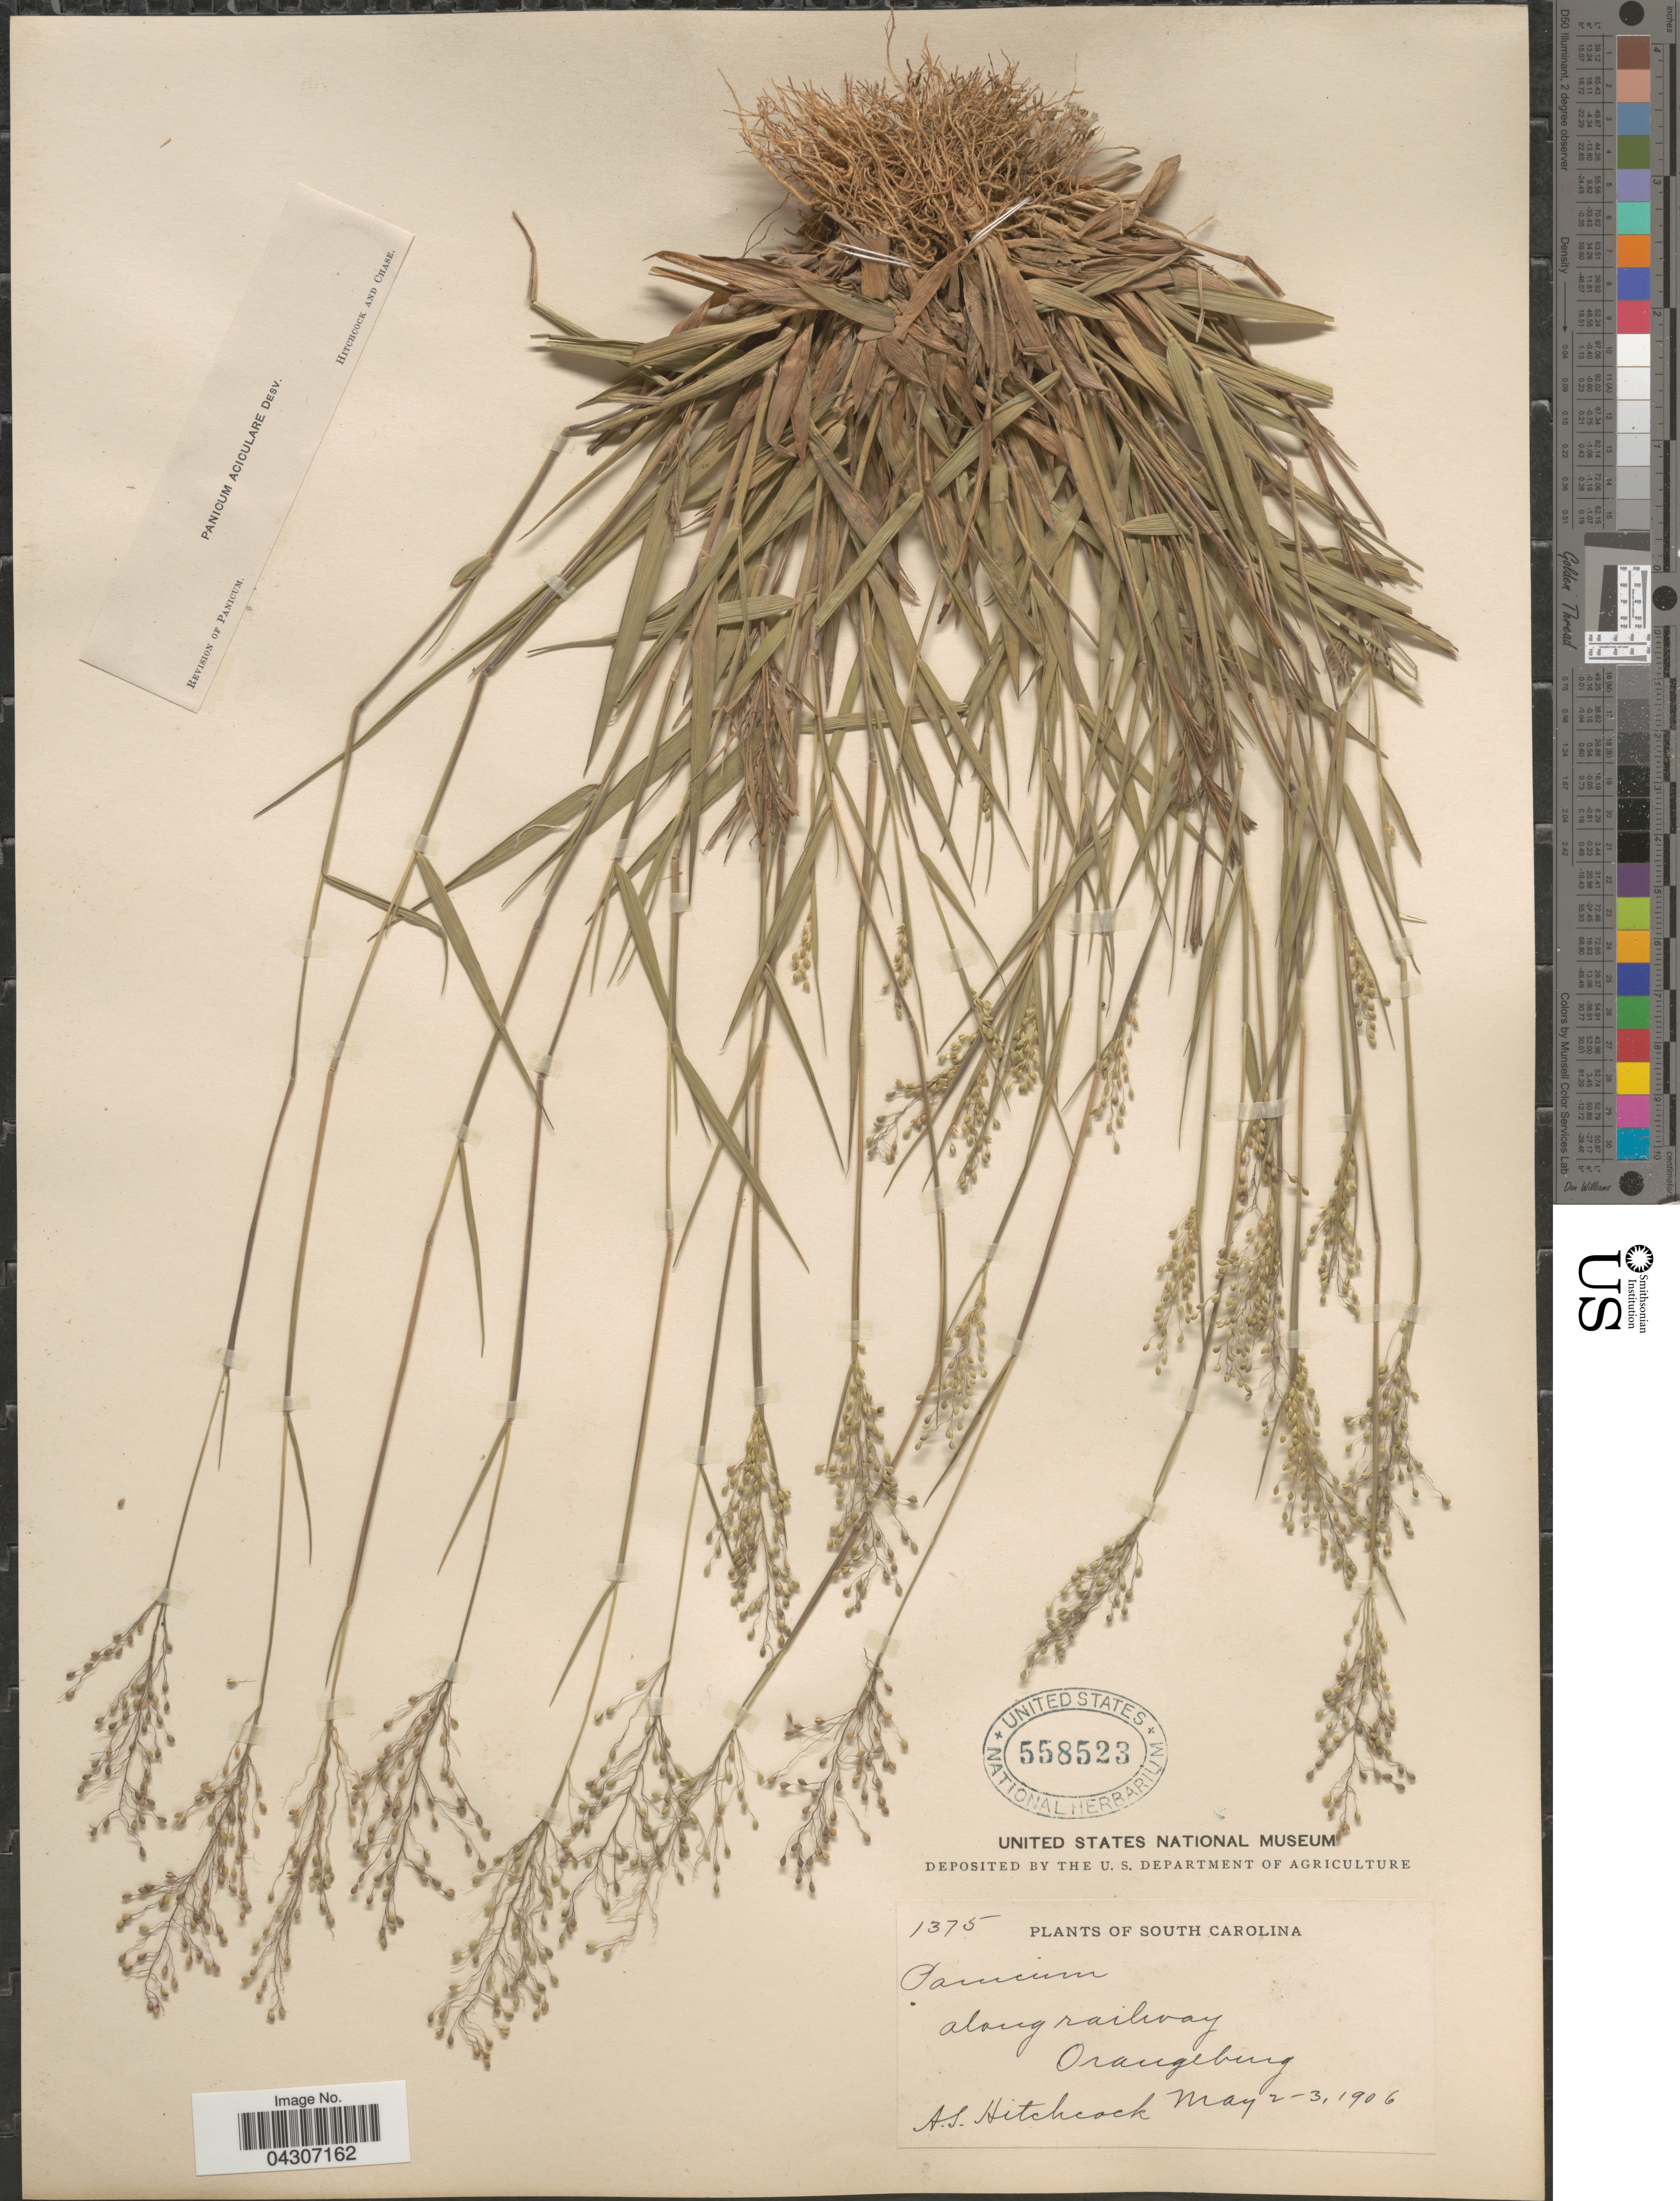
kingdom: Plantae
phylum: Tracheophyta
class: Liliopsida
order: Poales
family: Poaceae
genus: Dichanthelium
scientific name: Dichanthelium aciculare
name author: (Desv. ex Poir.) Gould & C.A. Clark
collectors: A. S. Hitchcock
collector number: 1375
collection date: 1906-05-02/1906-05-03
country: United States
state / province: South Carolina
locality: Along railway. Orangeburg.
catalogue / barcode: US 558523